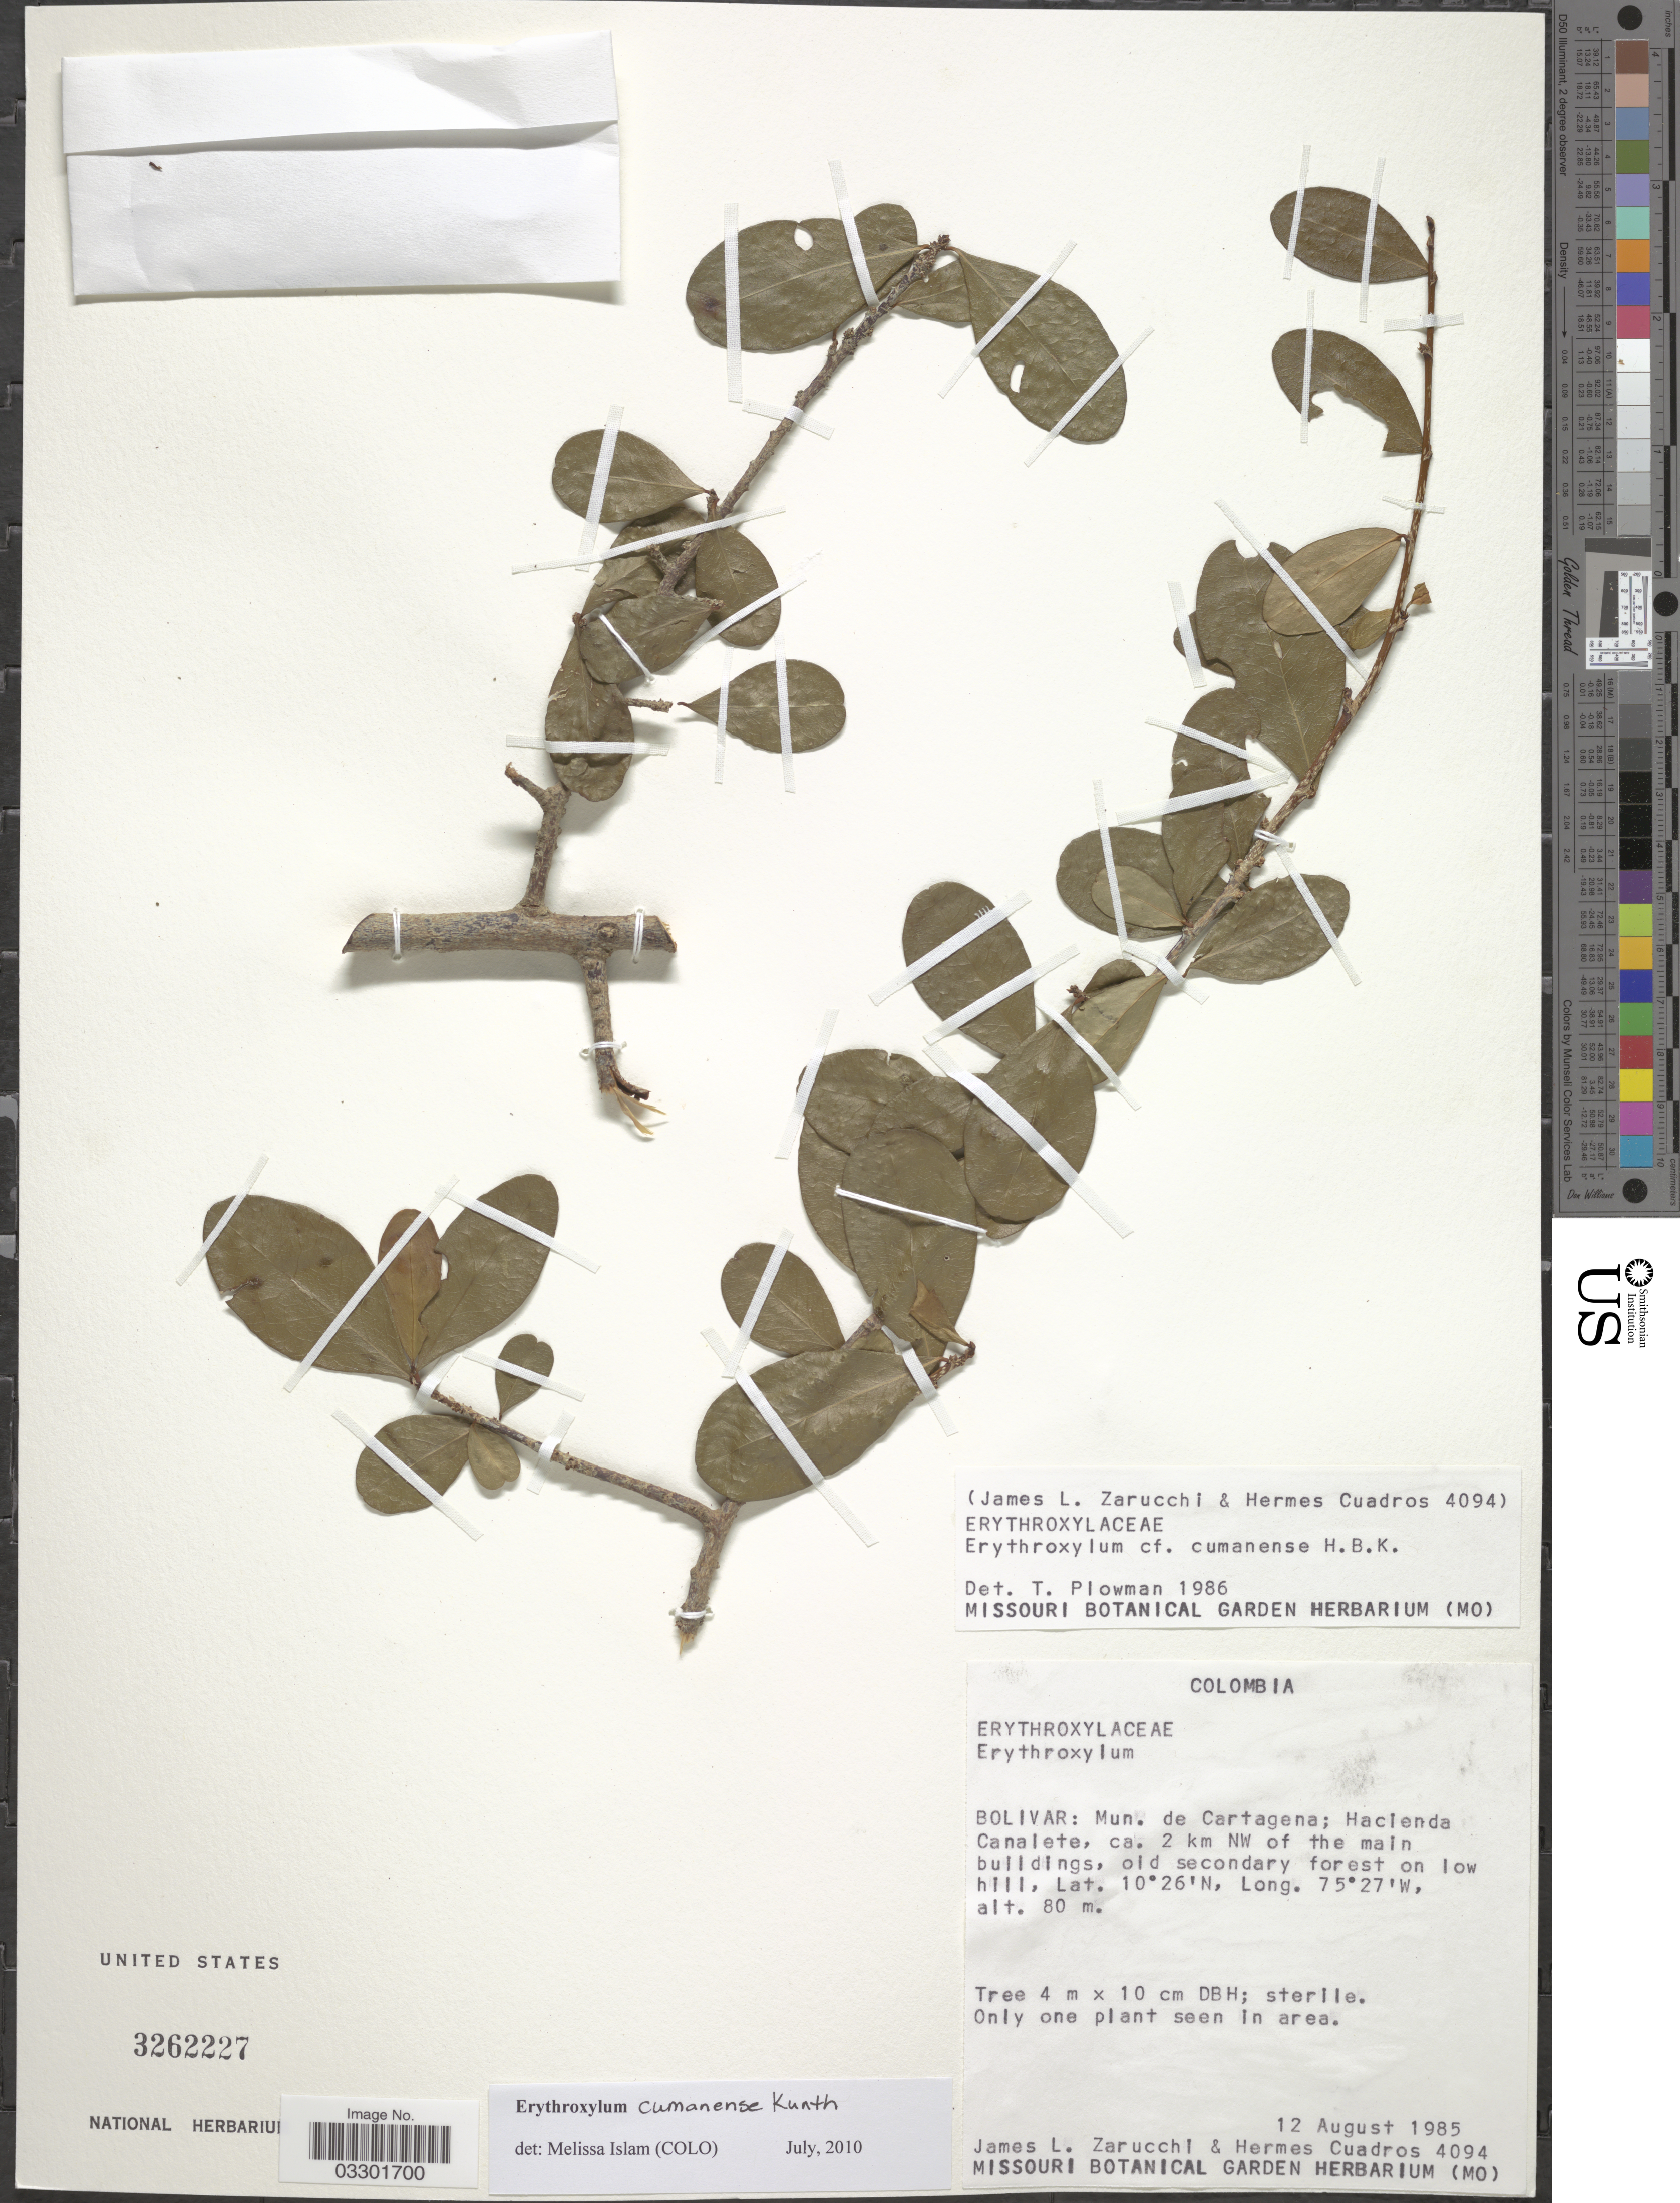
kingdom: Plantae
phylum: Tracheophyta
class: Magnoliopsida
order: Malpighiales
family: Erythroxylaceae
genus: Erythroxylum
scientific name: Erythroxylum cumanense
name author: Kunth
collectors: J. L. Zarucchi & H. Cuadros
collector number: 4094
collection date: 1985-08-12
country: Colombia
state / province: Bolívar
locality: Mun. de Cartagena; Hacienda Canalete, ca. 2 km NW of the main buildings.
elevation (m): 80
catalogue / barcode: US 3262227